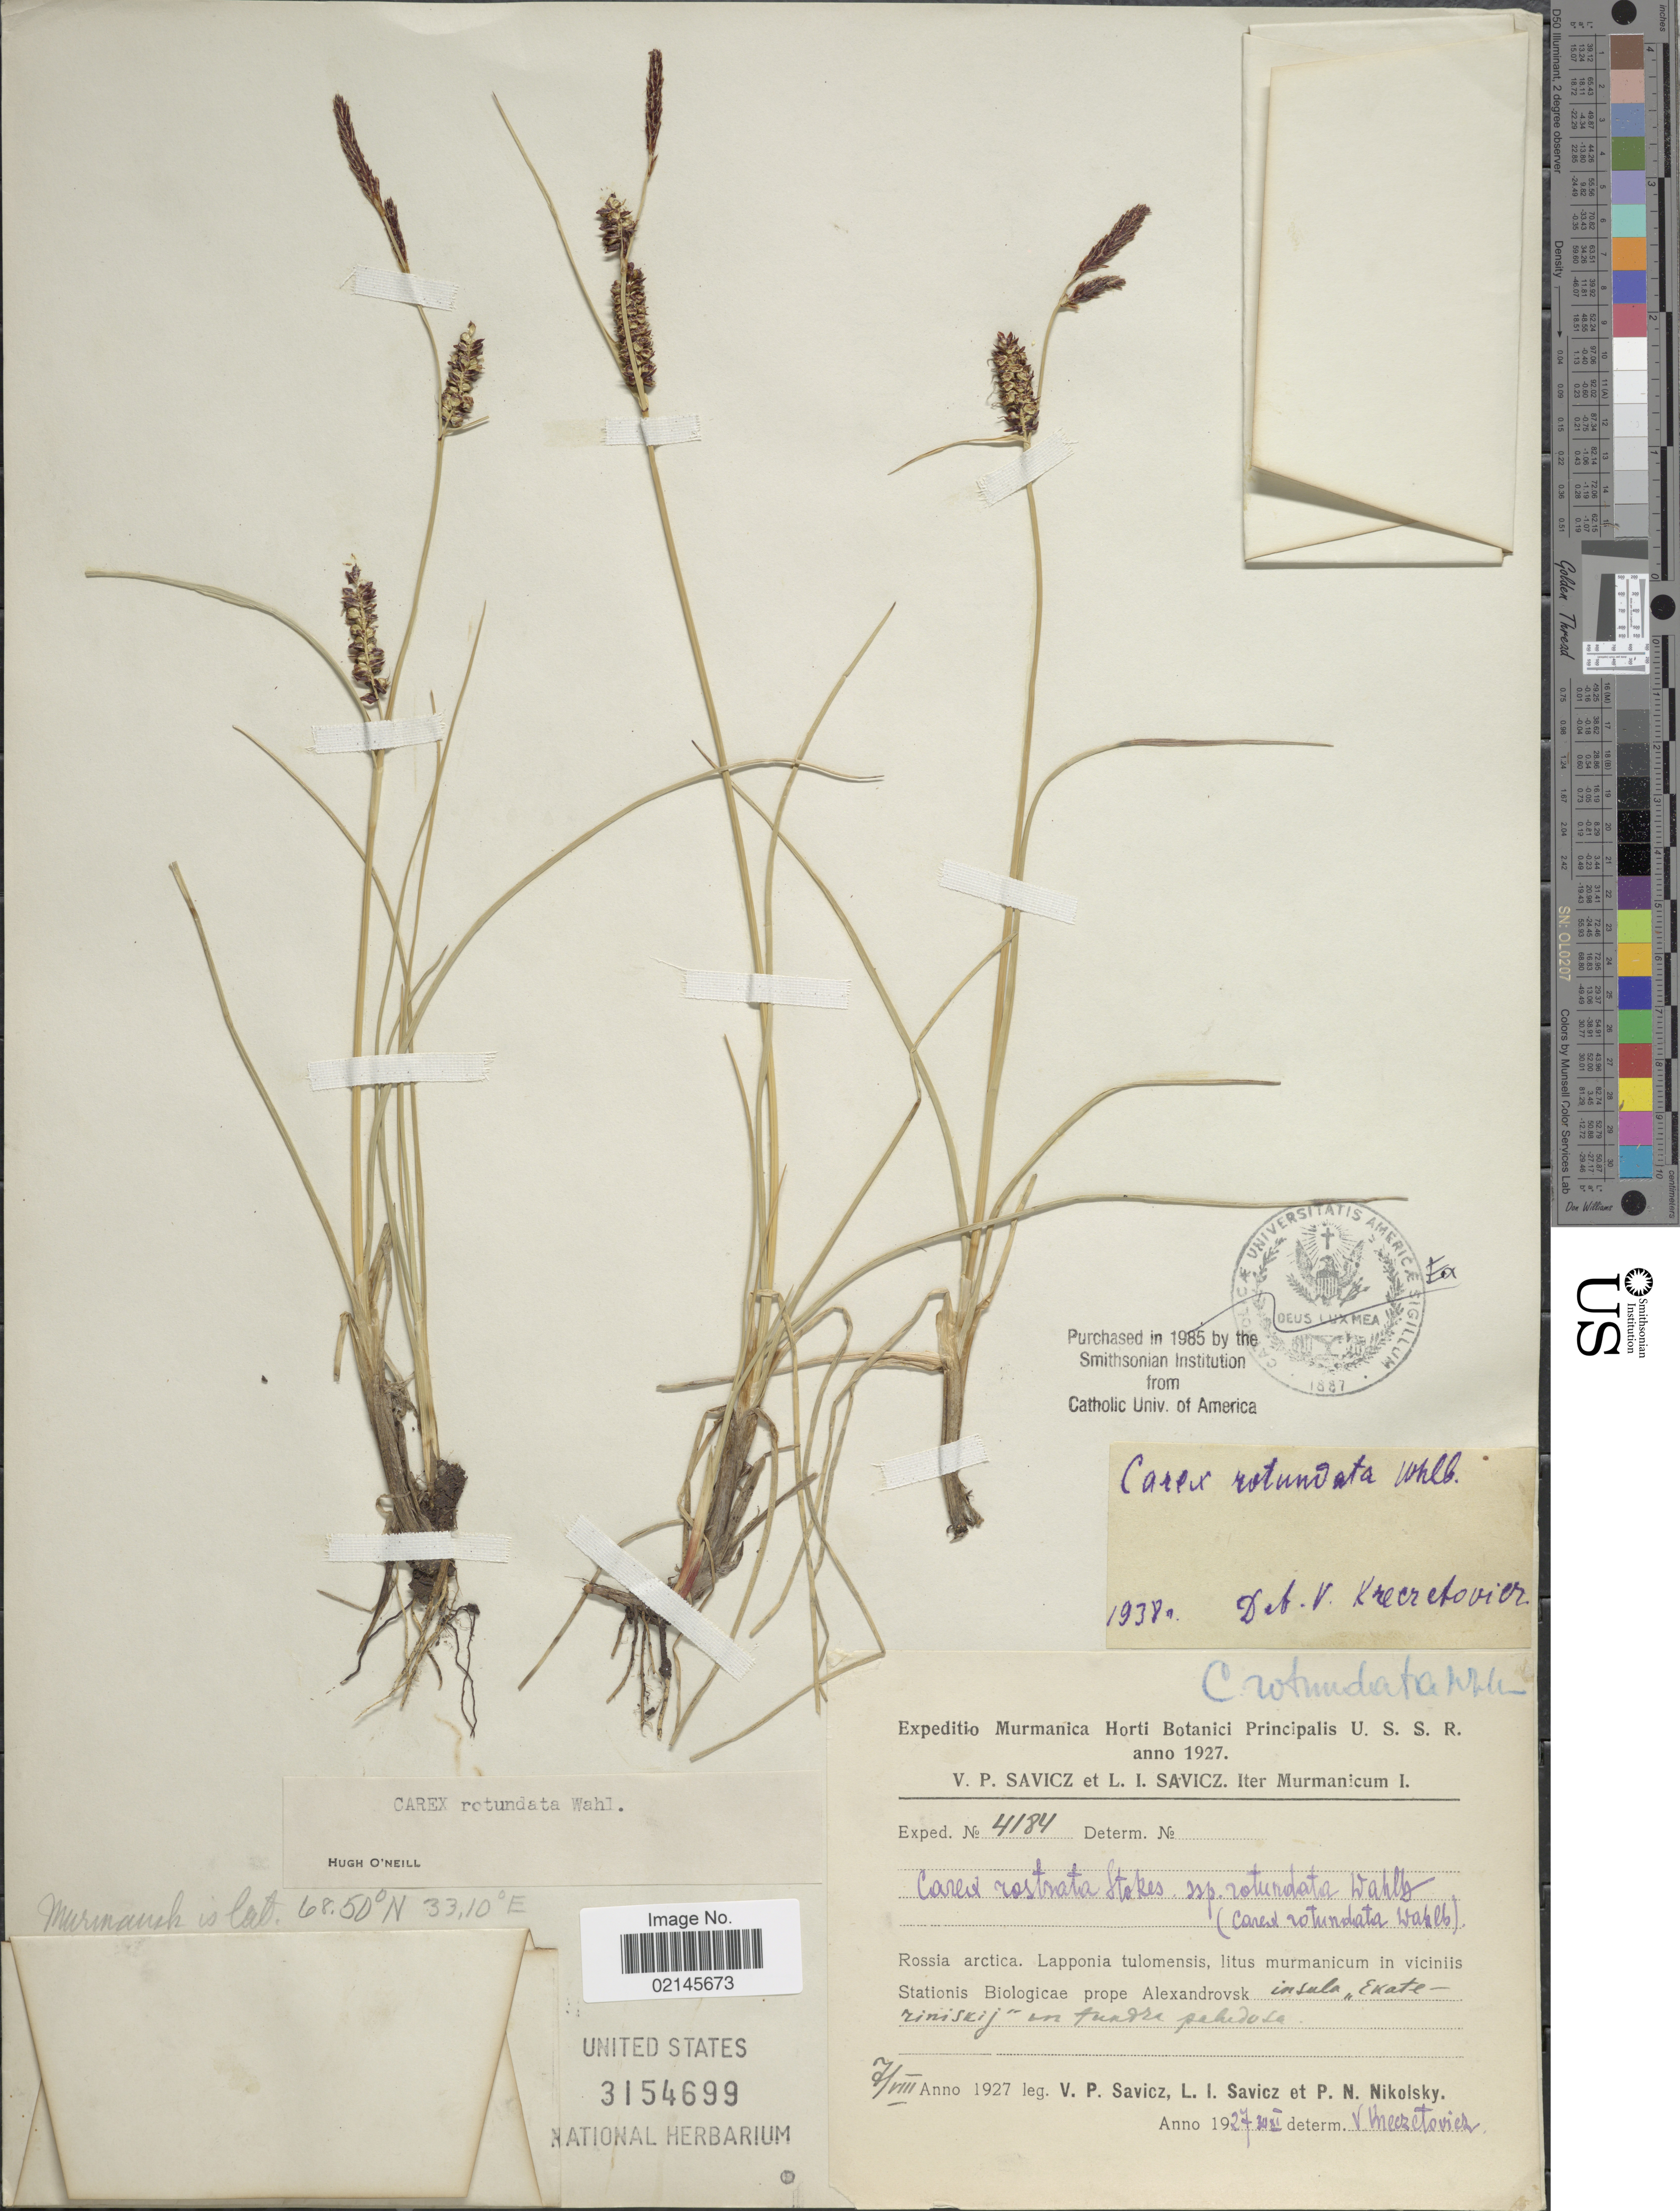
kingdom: Plantae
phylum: Tracheophyta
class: Liliopsida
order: Poales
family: Cyperaceae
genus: Carex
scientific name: Carex rotundata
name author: Wahlenb.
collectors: V. P. Savicz, L. I. Savicz & P. Nikolsky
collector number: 4184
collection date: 1927-08-07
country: Russian Federation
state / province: Murmansk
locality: Rossia arctica, Lapponia tulomensis, viciniis Stationis Biologicae prope Alexandrovsk insula, Ekateriniskij in tundra paludosa.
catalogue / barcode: US 3154699